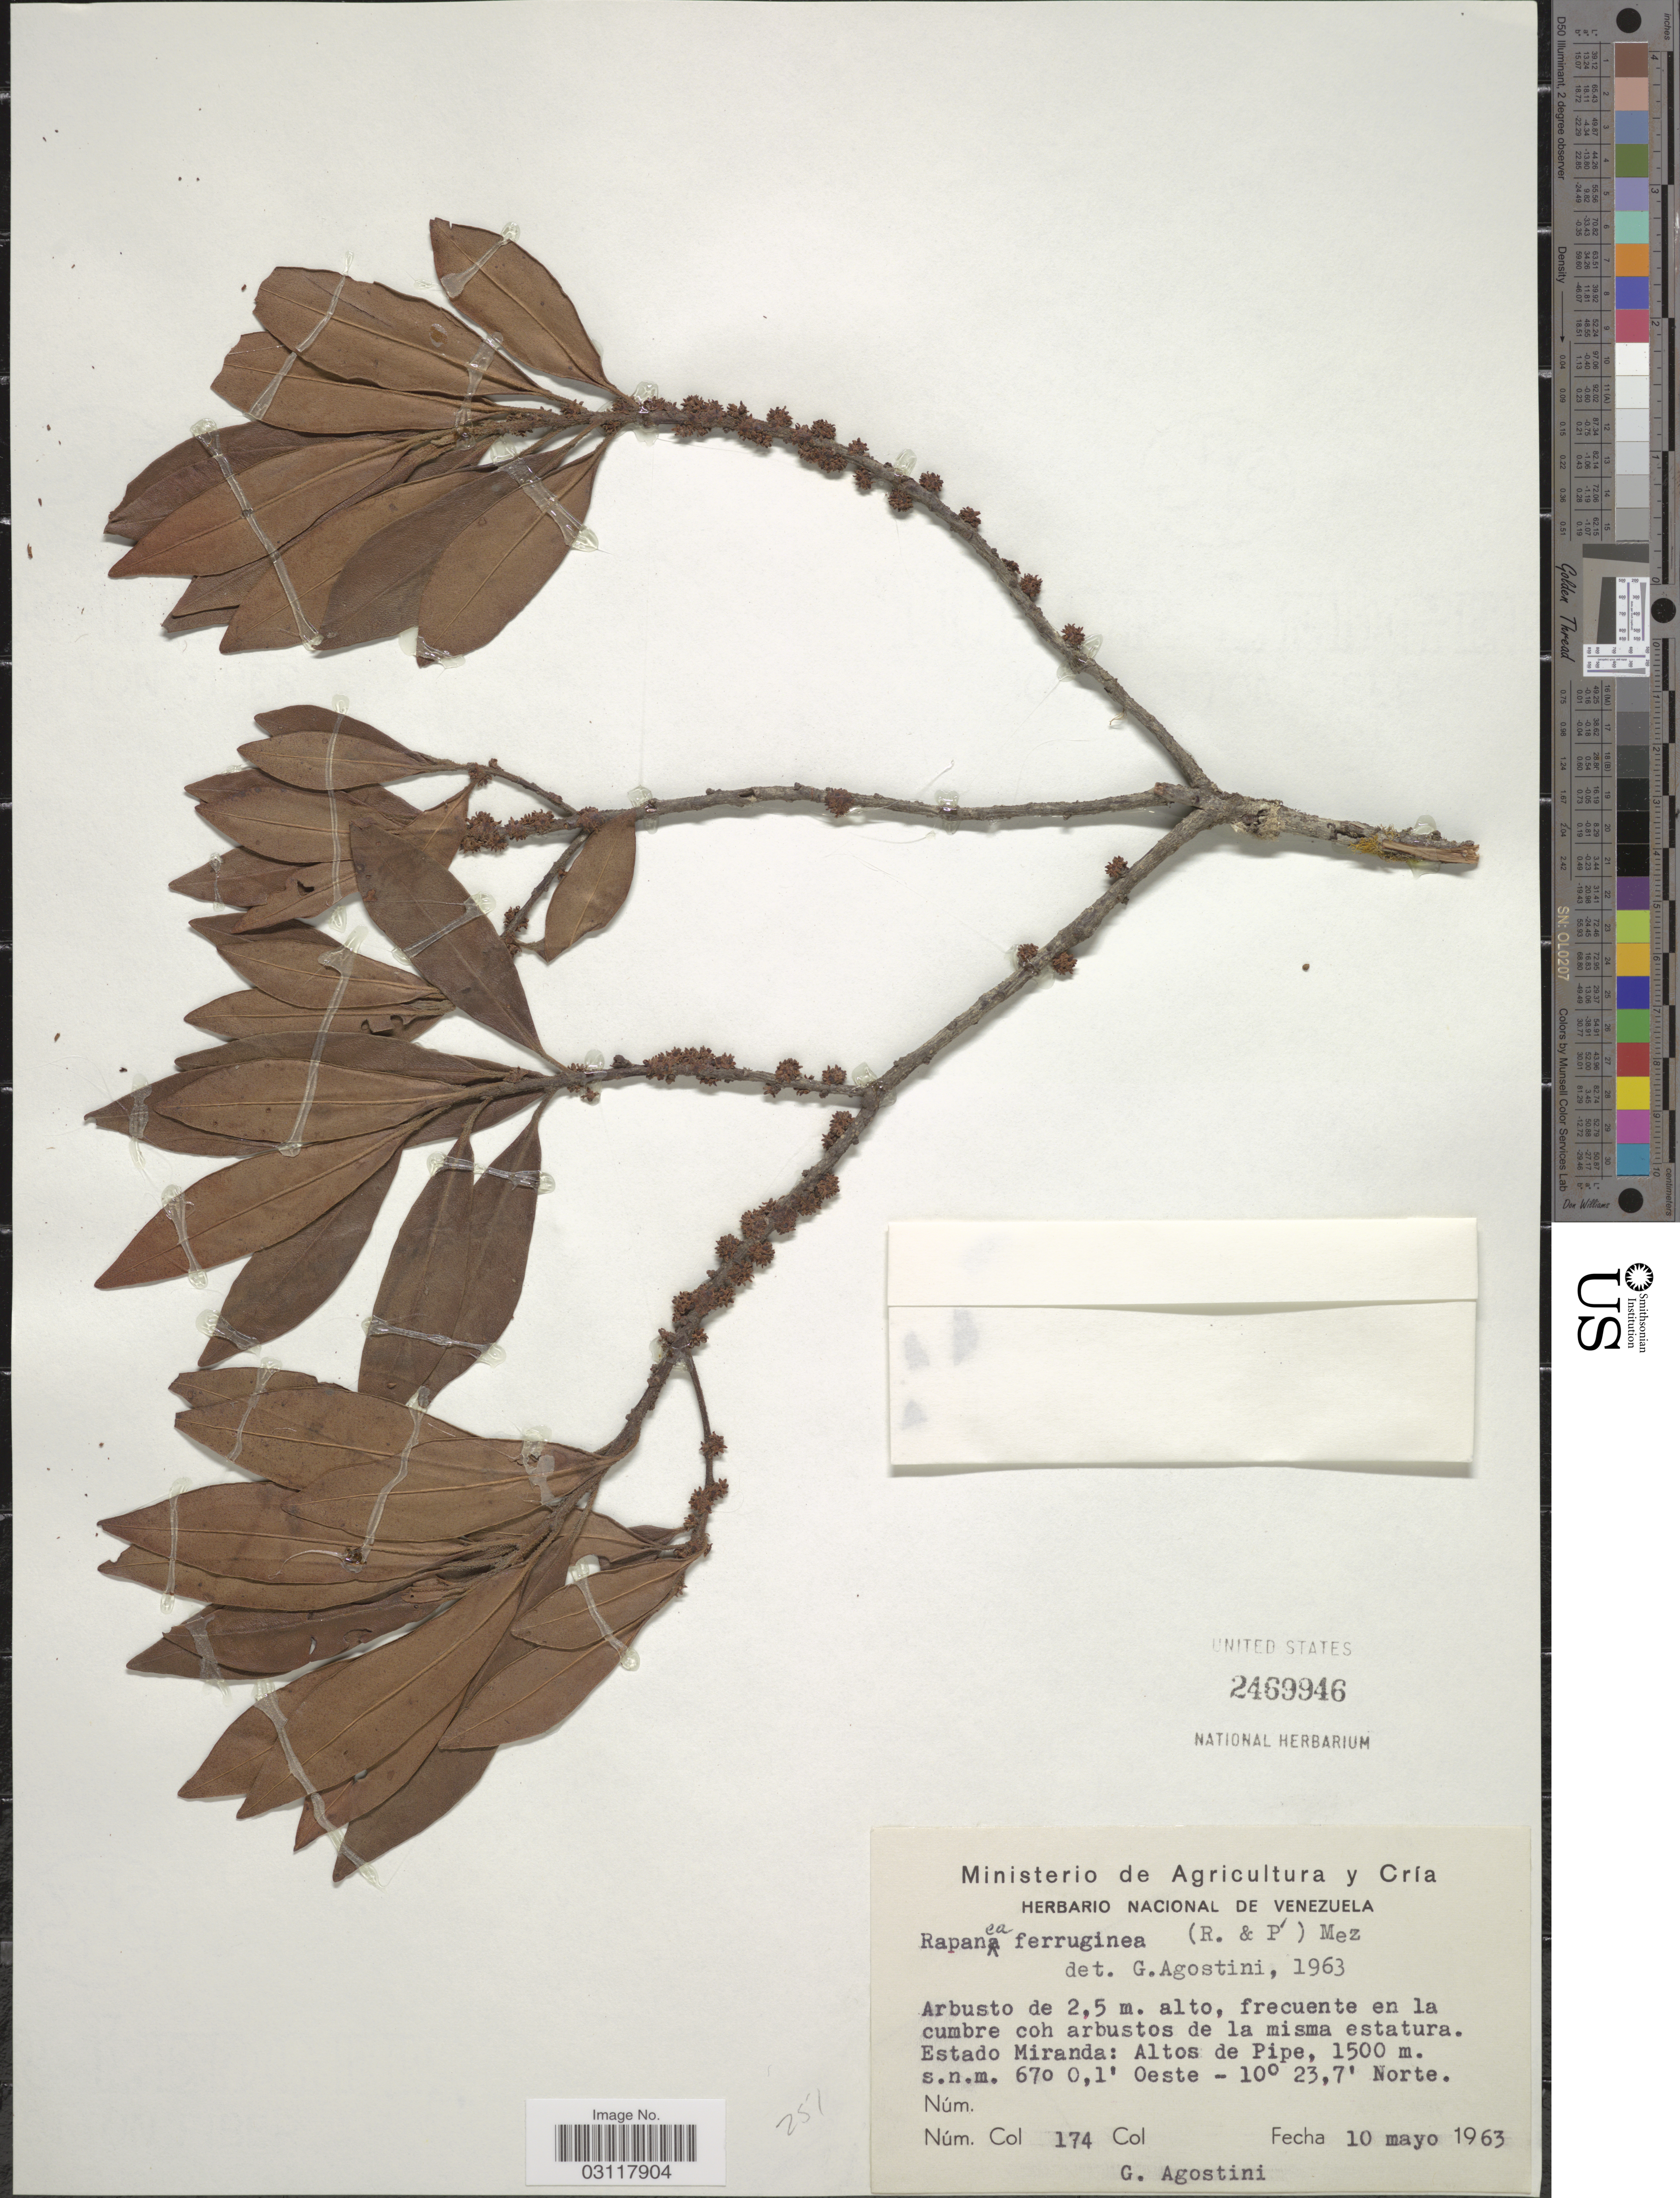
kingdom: Plantae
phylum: Tracheophyta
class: Magnoliopsida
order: Ericales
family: Primulaceae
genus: Rapanea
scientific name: Rapanea ferruginea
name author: (Ruiz & Pav.) Mez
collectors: G. Agostini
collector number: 174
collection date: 1963-05-10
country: Venezuela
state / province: Miranda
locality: Altos de Pipe.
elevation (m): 1500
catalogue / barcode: US 2469946